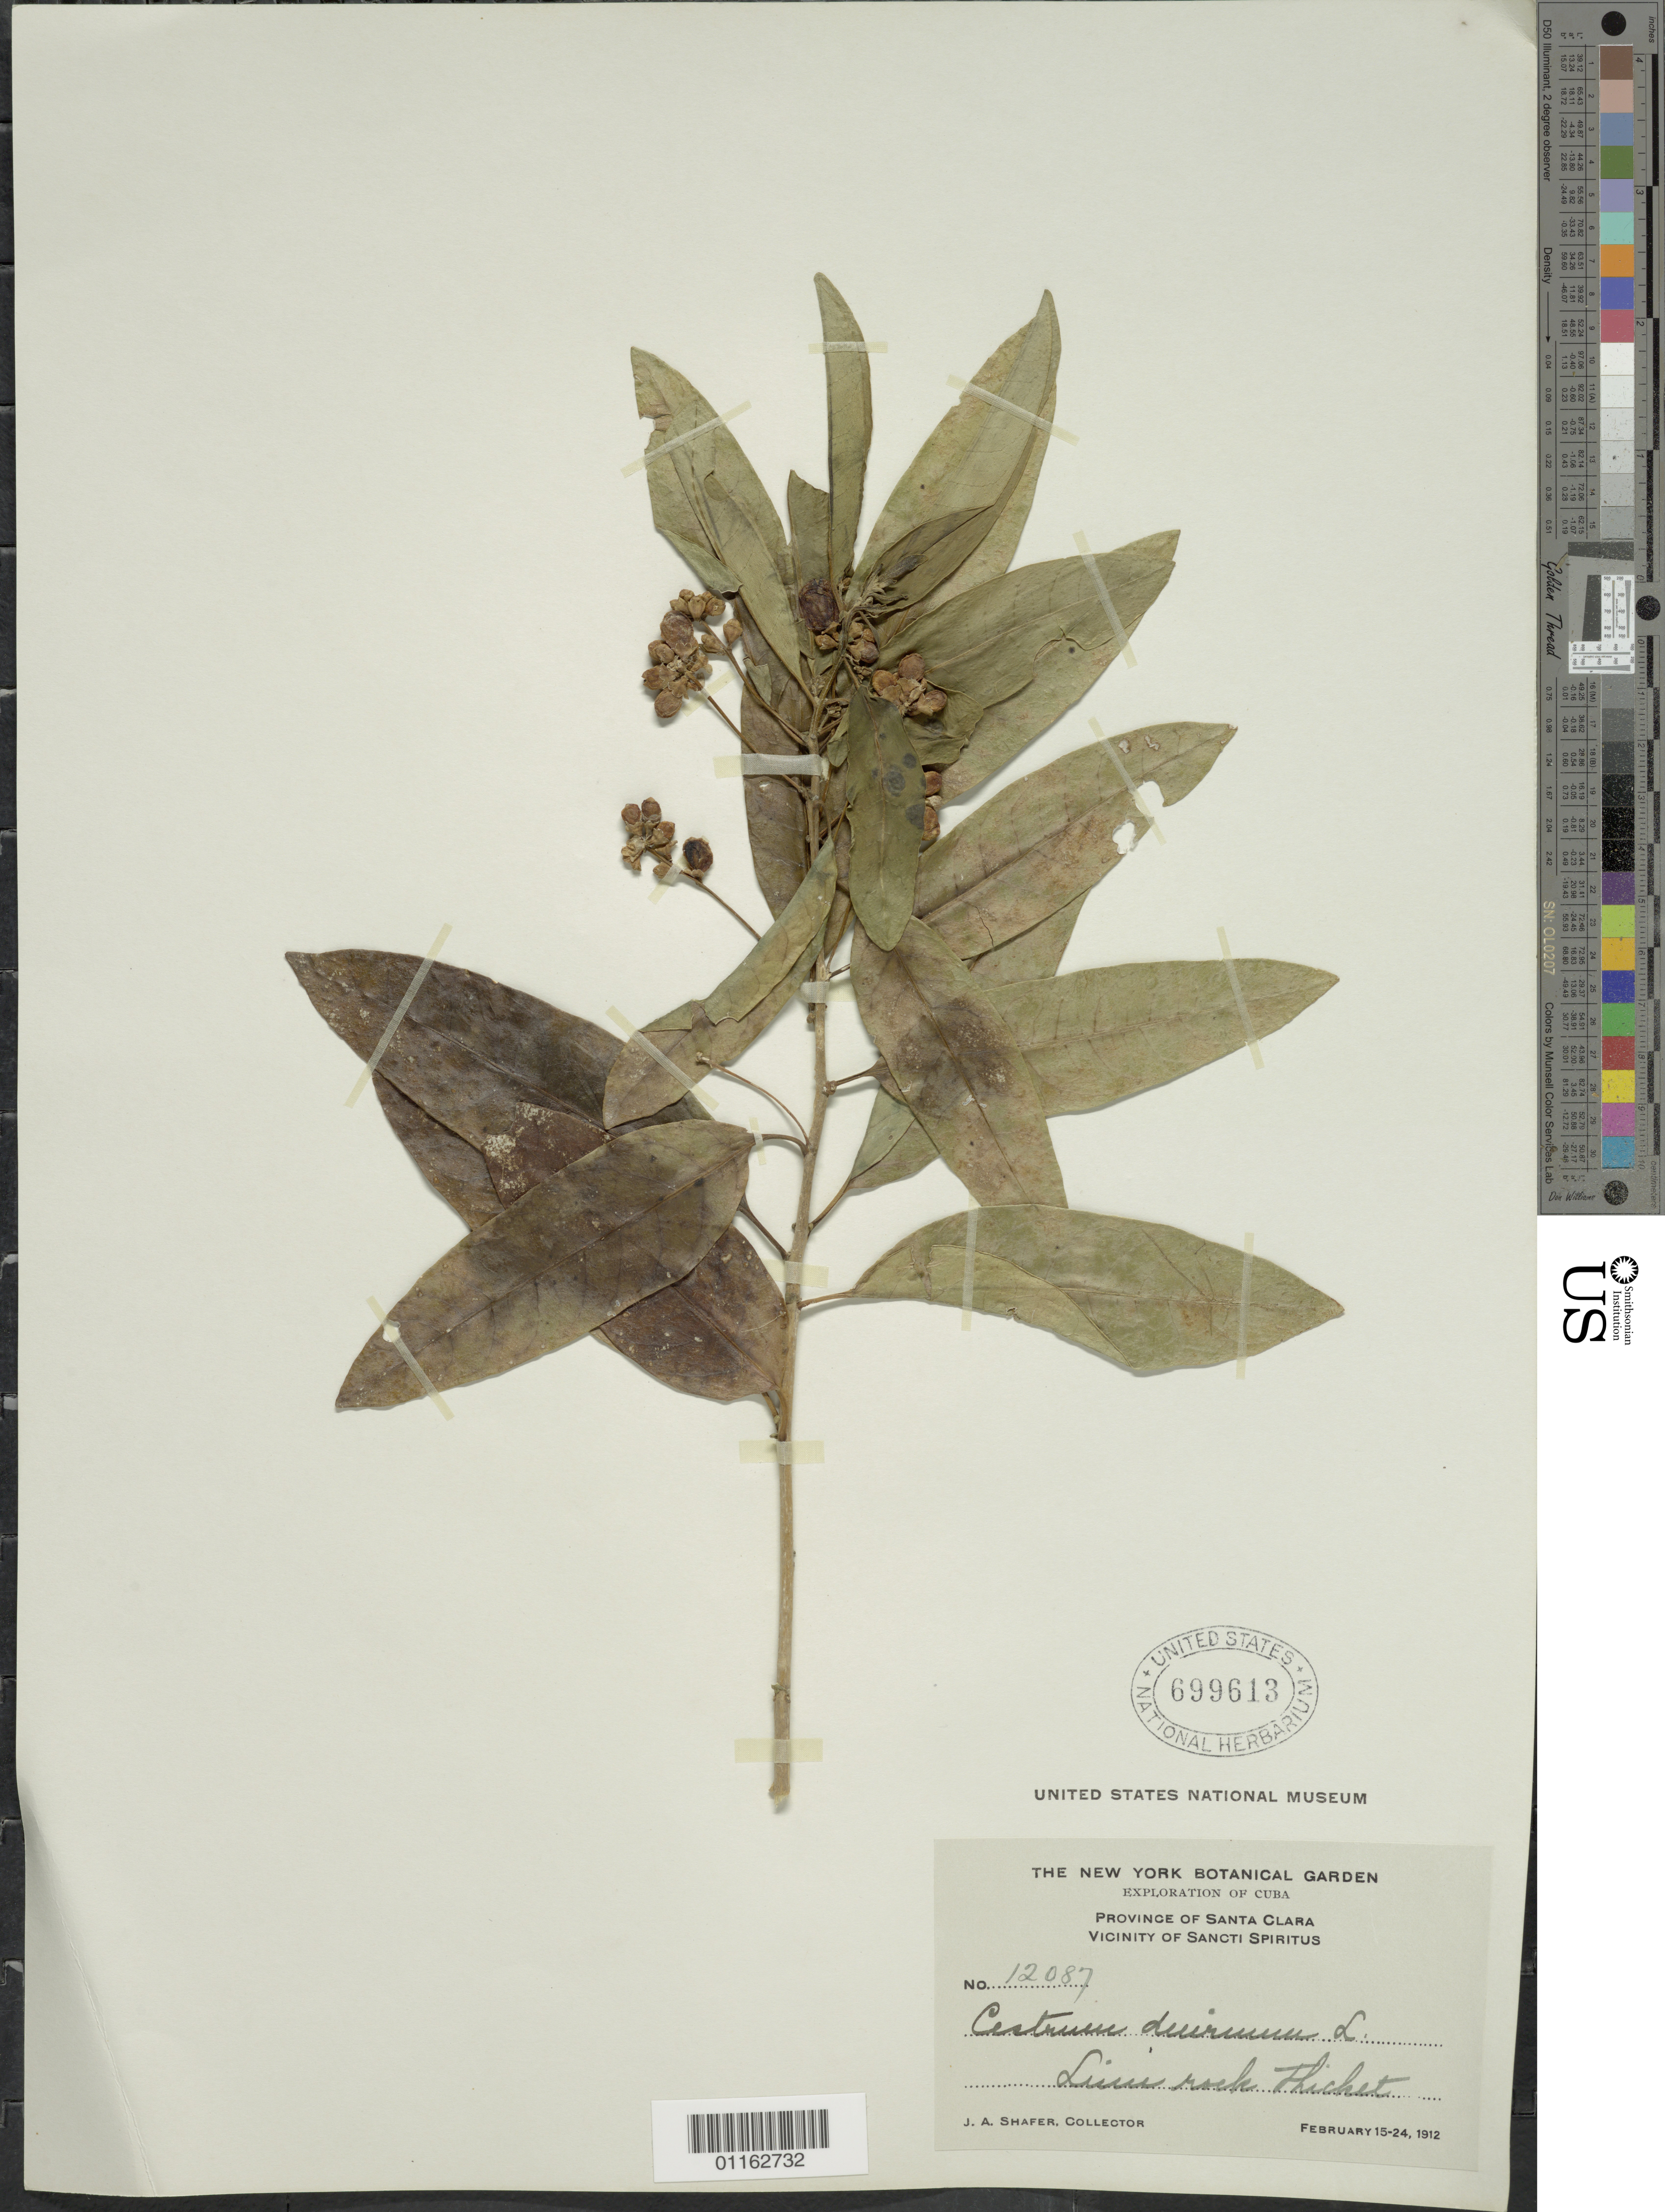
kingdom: Plantae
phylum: Tracheophyta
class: Magnoliopsida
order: Solanales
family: Solanaceae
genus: Cestrum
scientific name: Cestrum diurnum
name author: L.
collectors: J. A. Shafer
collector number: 12087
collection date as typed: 15 Feb 1912 to 24 Feb 1912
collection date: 1912-02-15/1912-02-24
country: Cuba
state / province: Villa Clara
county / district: Santa Clara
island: Cuba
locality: Vicinity of Sancti Spiritus; Limi rock thicket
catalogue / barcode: US 699613